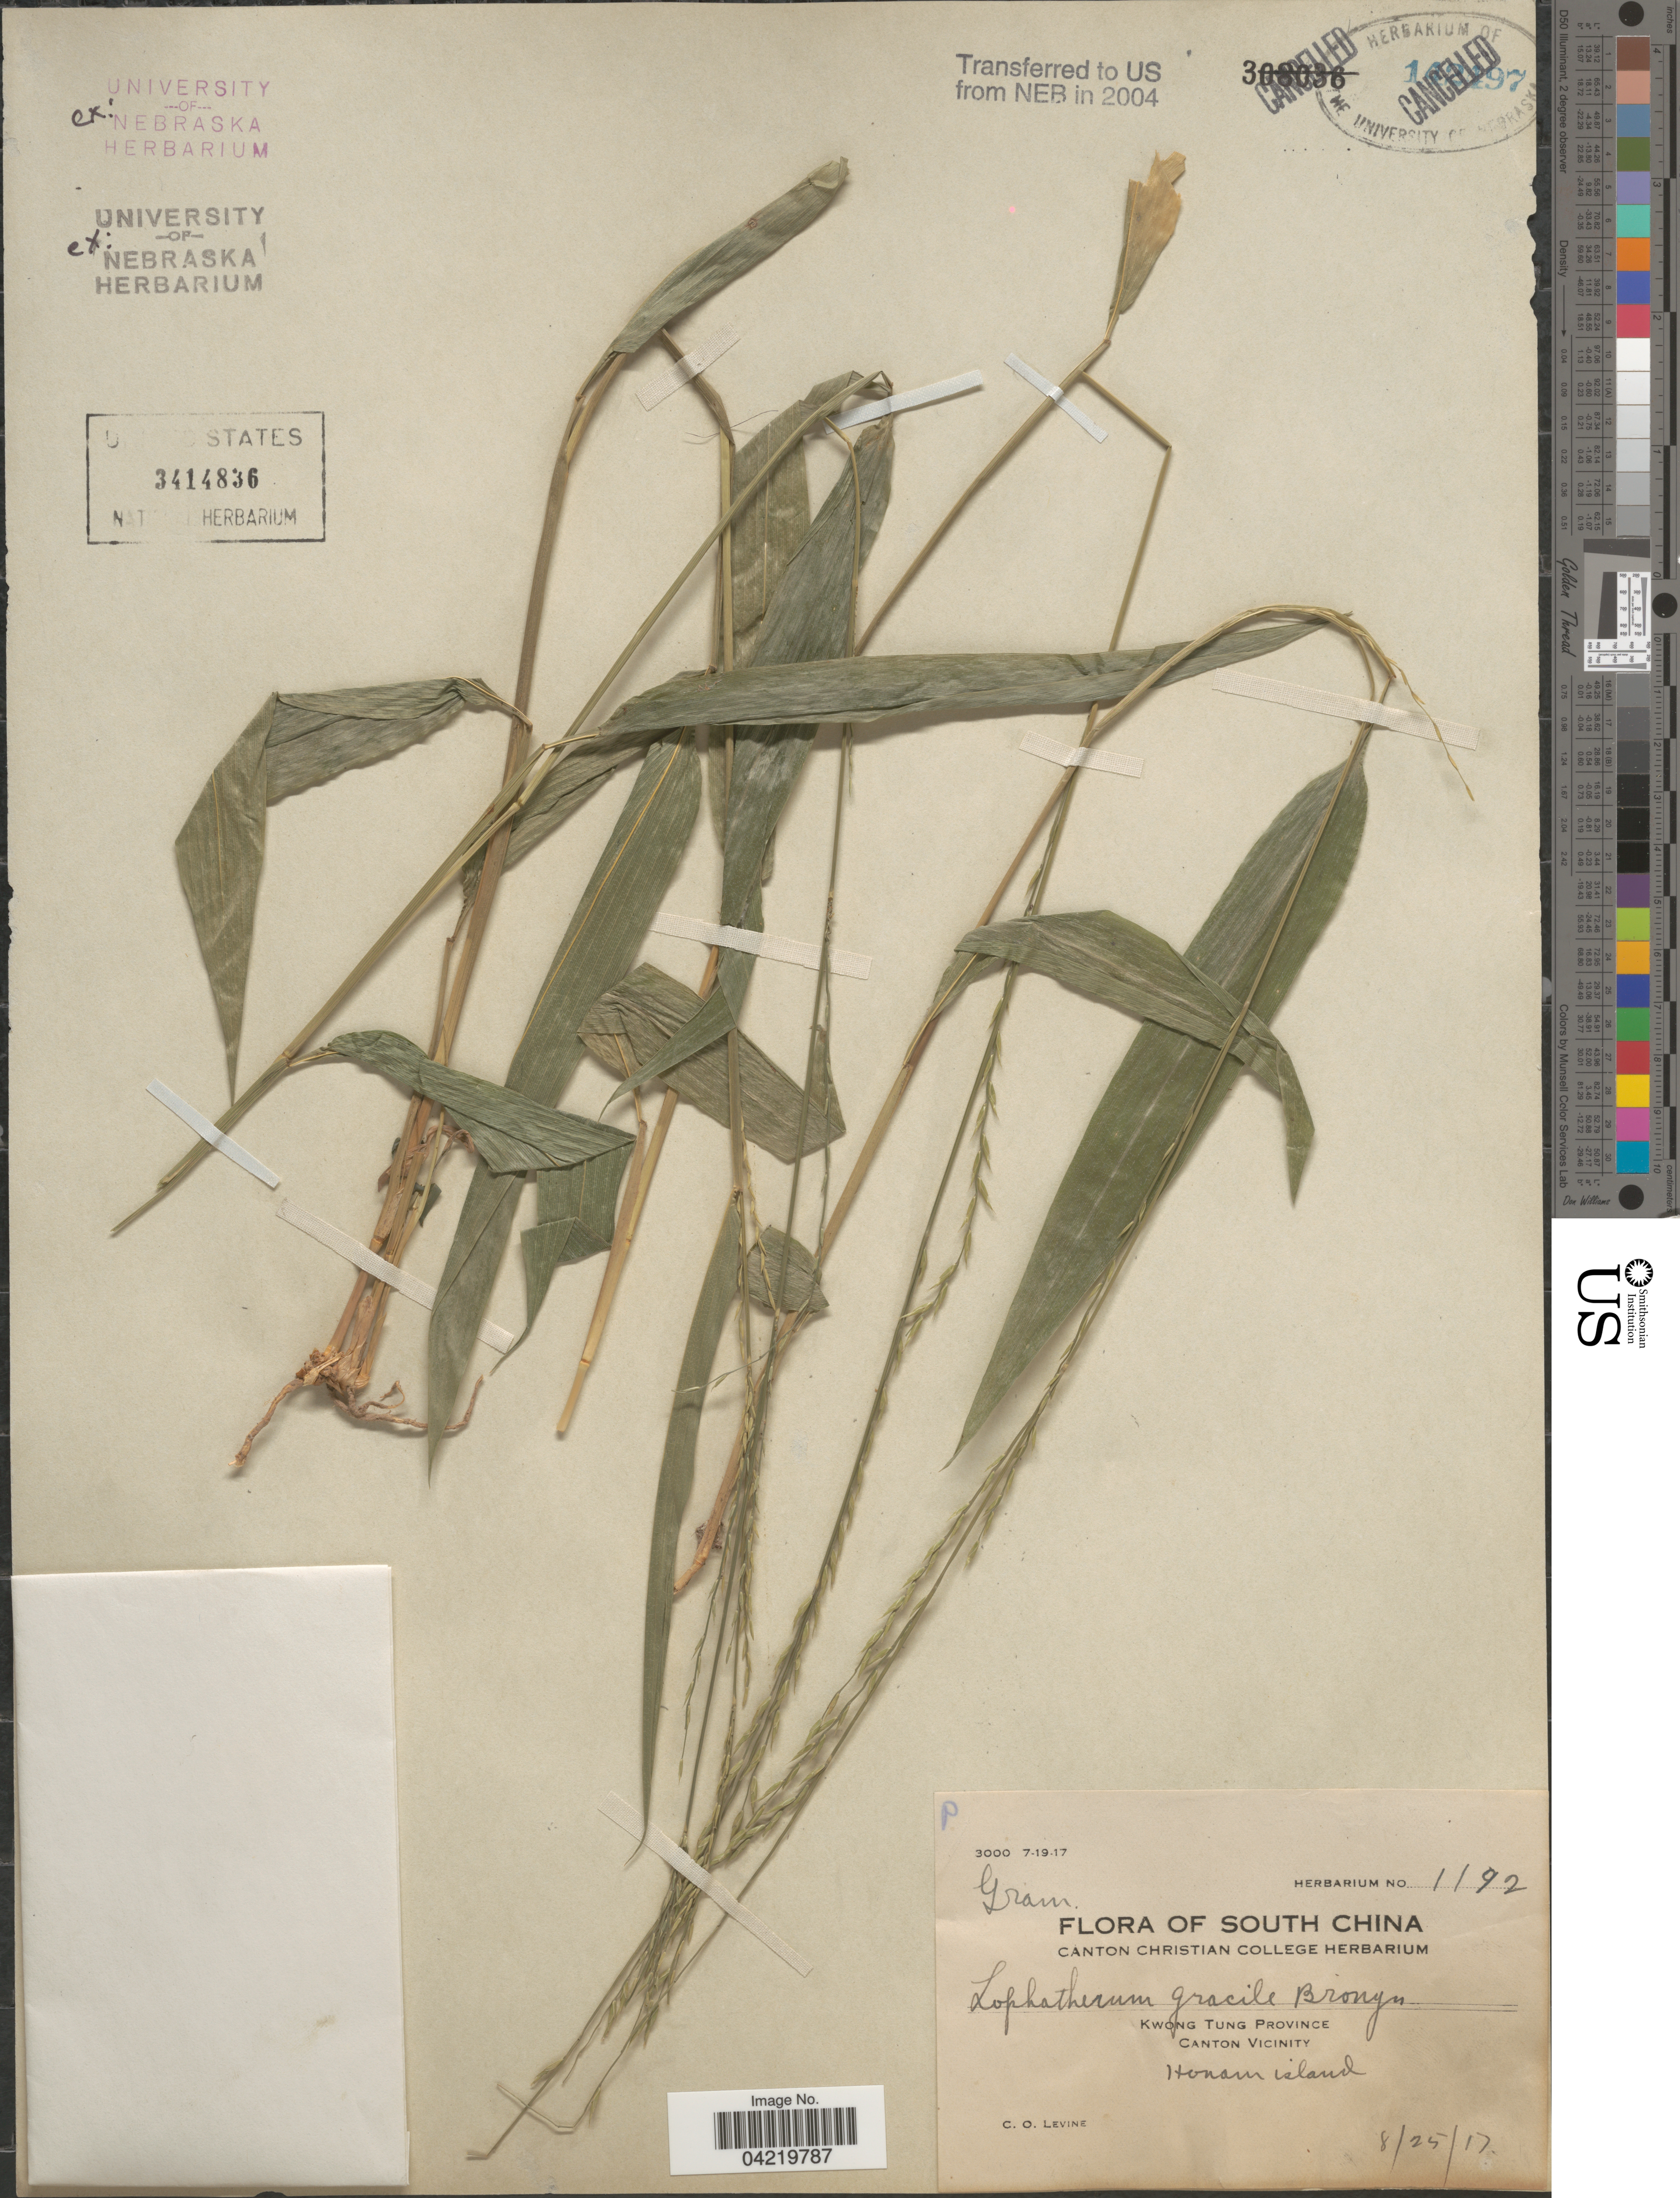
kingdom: Plantae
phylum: Tracheophyta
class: Liliopsida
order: Poales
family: Poaceae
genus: Lophatherum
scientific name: Lophatherum gracile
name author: Brongn.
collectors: C. O. Levine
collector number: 1192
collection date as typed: Transcribed d/m/y: 25/8/17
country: China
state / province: Guangdong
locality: Kwong Tung Province. Canton Vicinity. Honan Island. South China.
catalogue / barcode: US 3414836